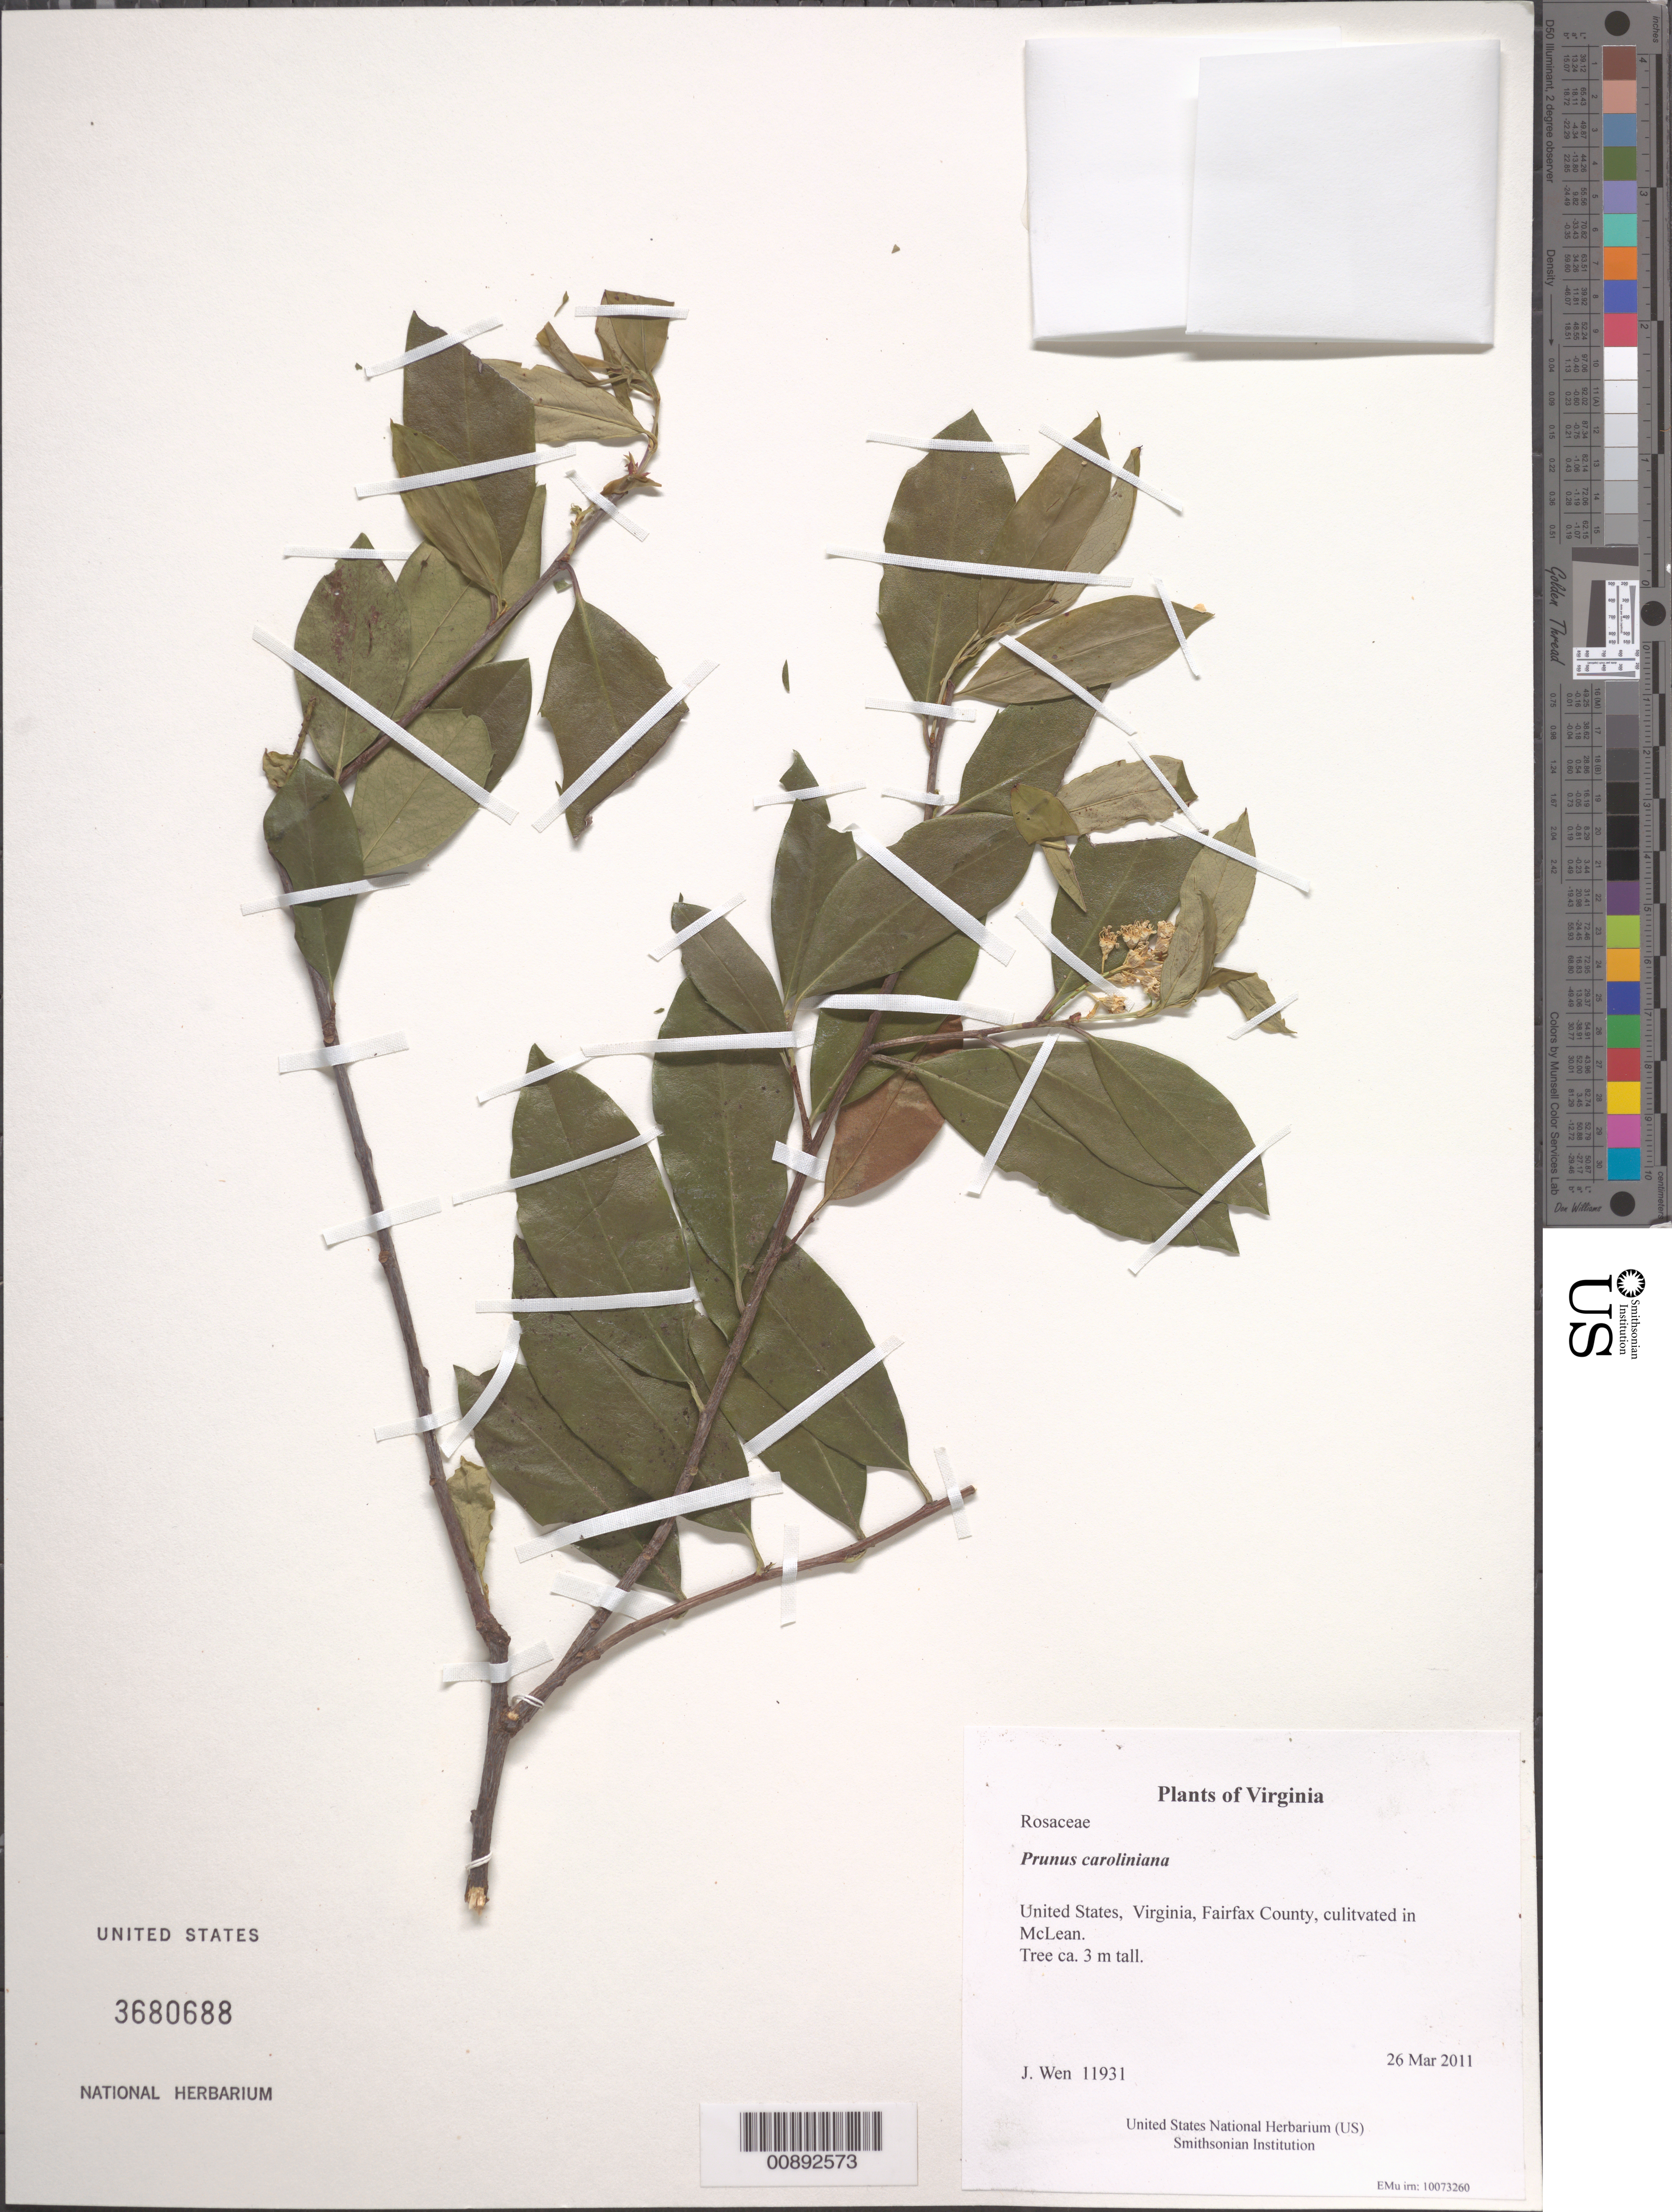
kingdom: Plantae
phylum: Tracheophyta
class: Magnoliopsida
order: Rosales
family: Rosaceae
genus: Prunus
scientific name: Prunus caroliniana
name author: (Mill.) Aiton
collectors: J. Wen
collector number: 11931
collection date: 2011-03-26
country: United States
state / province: Virginia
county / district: Fairfax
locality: Fairfax County, culitvated in McLean.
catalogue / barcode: US 3680688